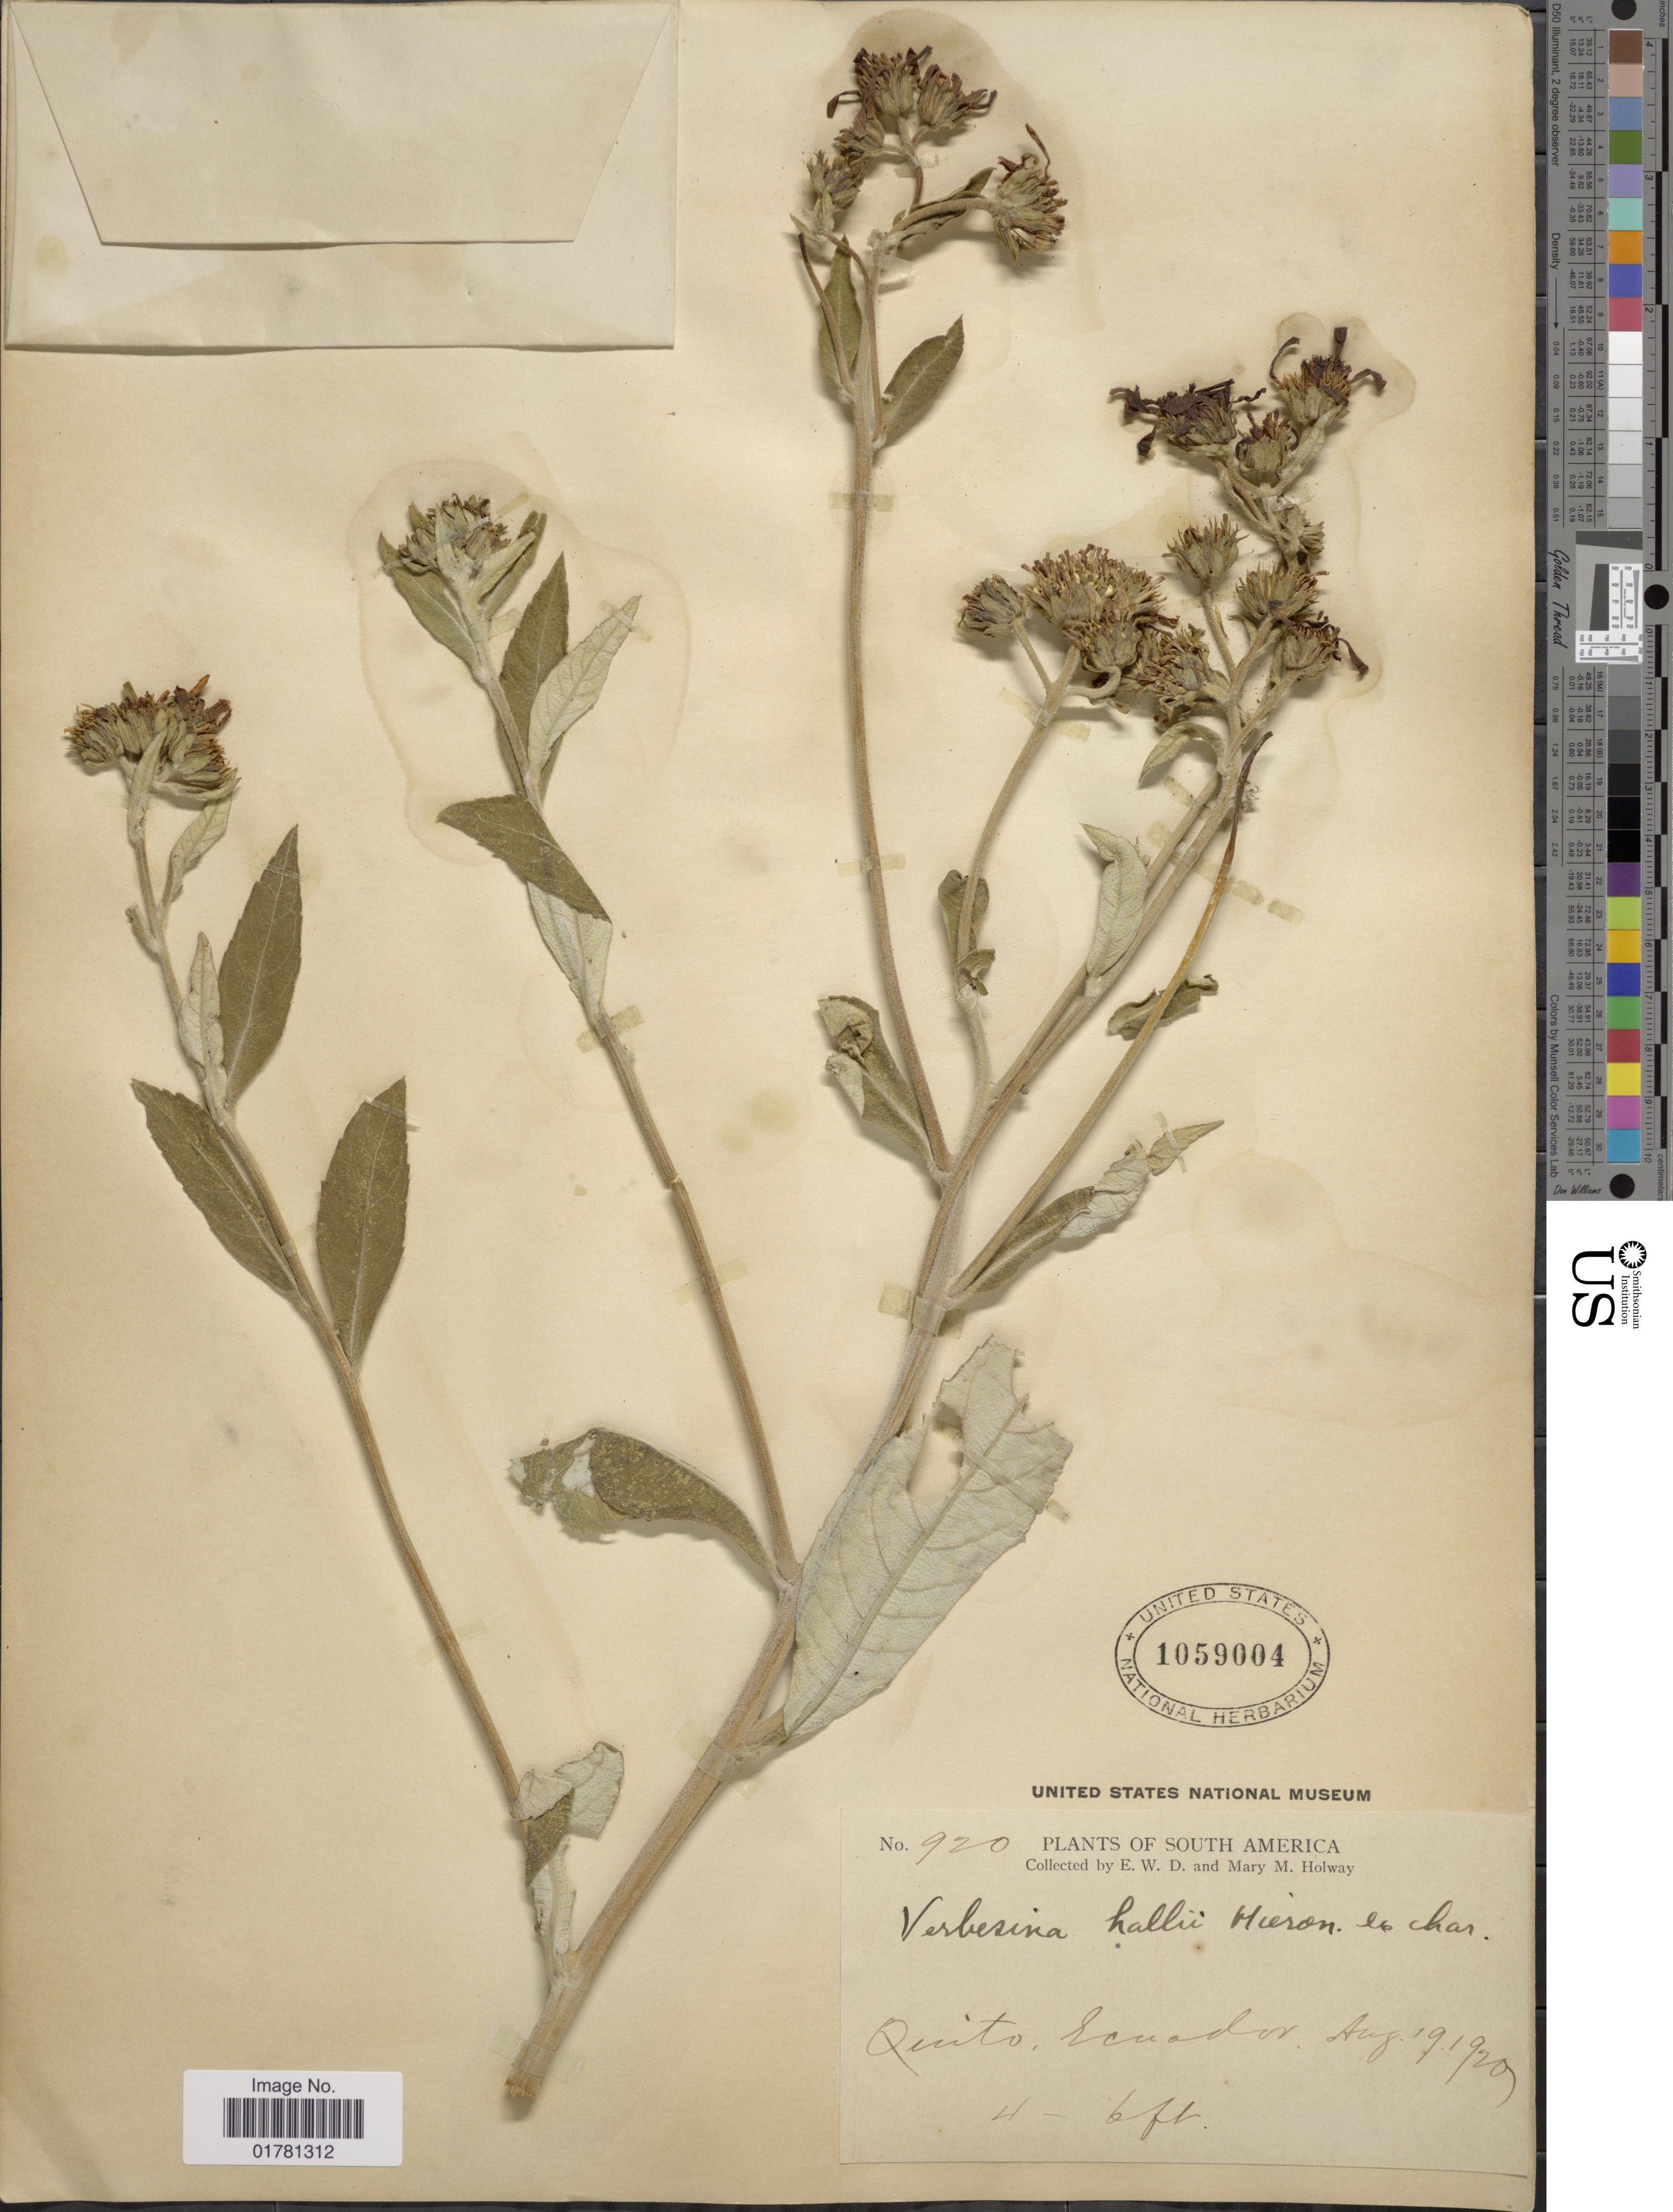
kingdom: Plantae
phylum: Tracheophyta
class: Magnoliopsida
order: Asterales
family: Asteraceae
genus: Verbesina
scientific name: Verbesina sodiroi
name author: Hieron.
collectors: E. W. D. Holway & M. M. Holway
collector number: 920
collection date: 1920-08-19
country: Ecuador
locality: Quito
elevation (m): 1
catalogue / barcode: US 1059004